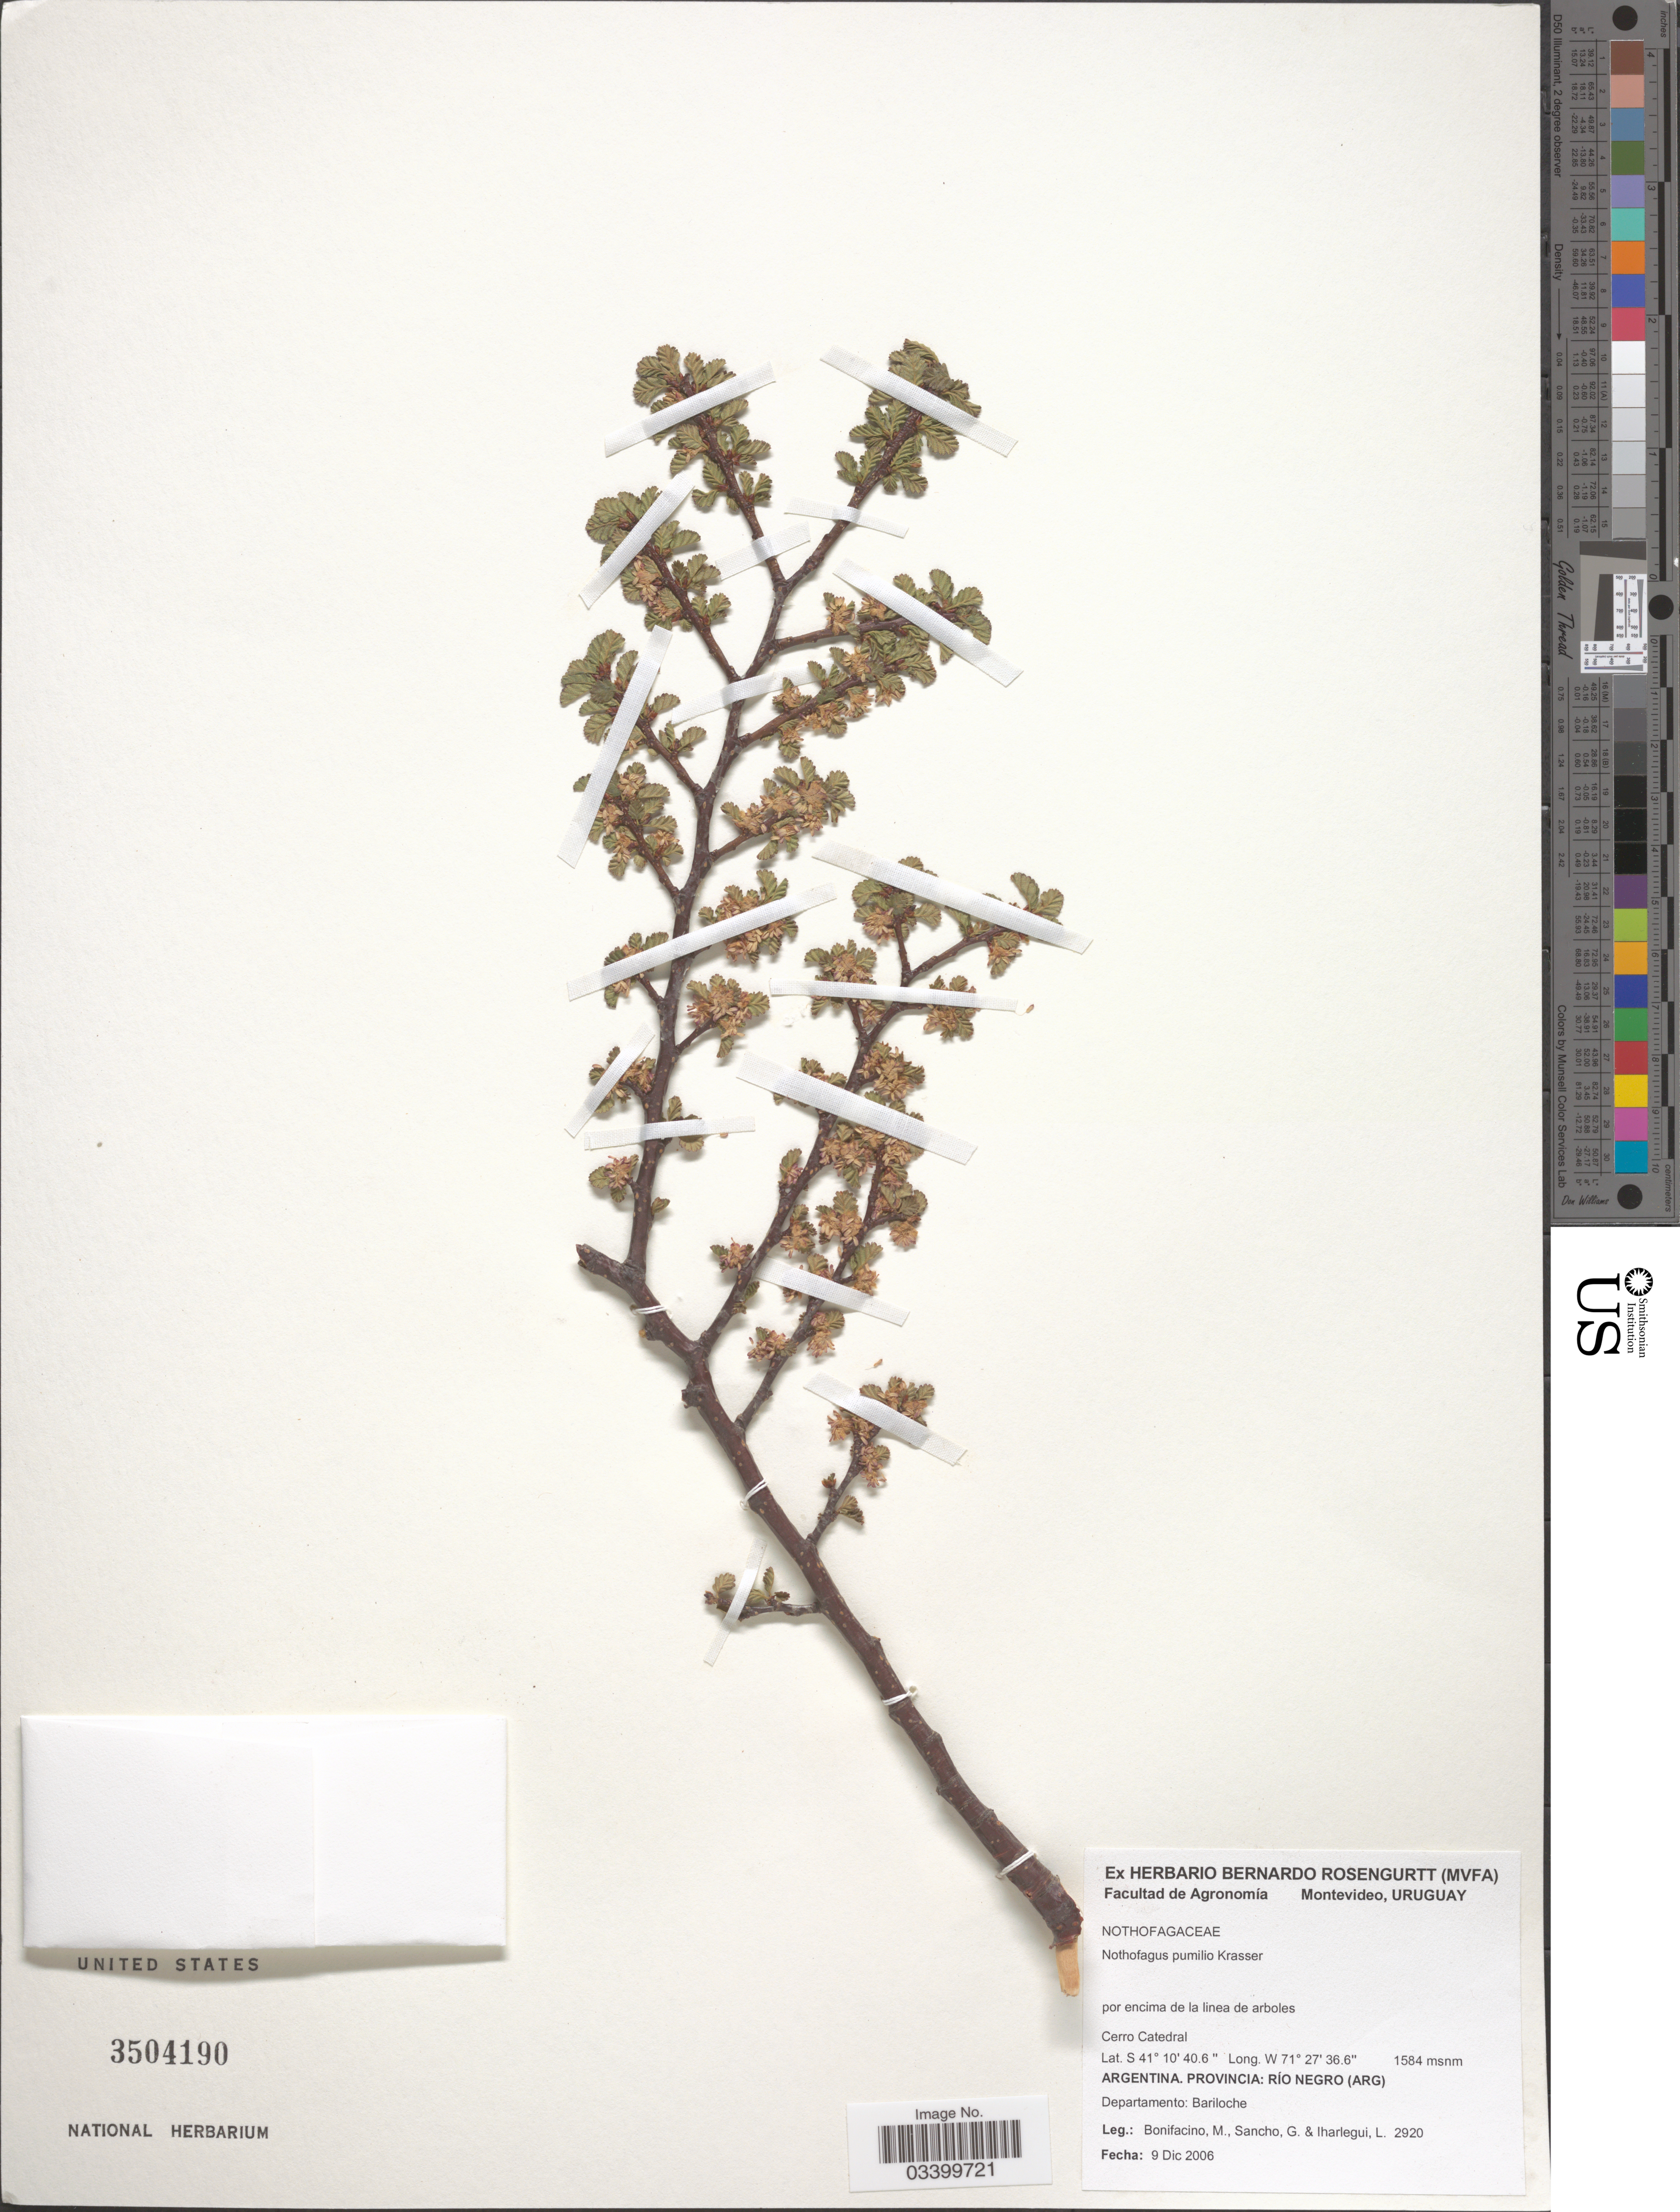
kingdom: Plantae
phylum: Tracheophyta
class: Magnoliopsida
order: Fagales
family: Nothofagaceae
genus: Nothofagus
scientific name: Nothofagus pumilio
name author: (Poepp. & Endl.) Krasser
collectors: M. Bonifacino, G. Sancho & L. Iharlegui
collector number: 2920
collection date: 2006-12-09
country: Argentina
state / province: Rio Negro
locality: Cerro Catedral. Departamento: Bariloche.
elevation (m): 1584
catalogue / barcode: US 3504190